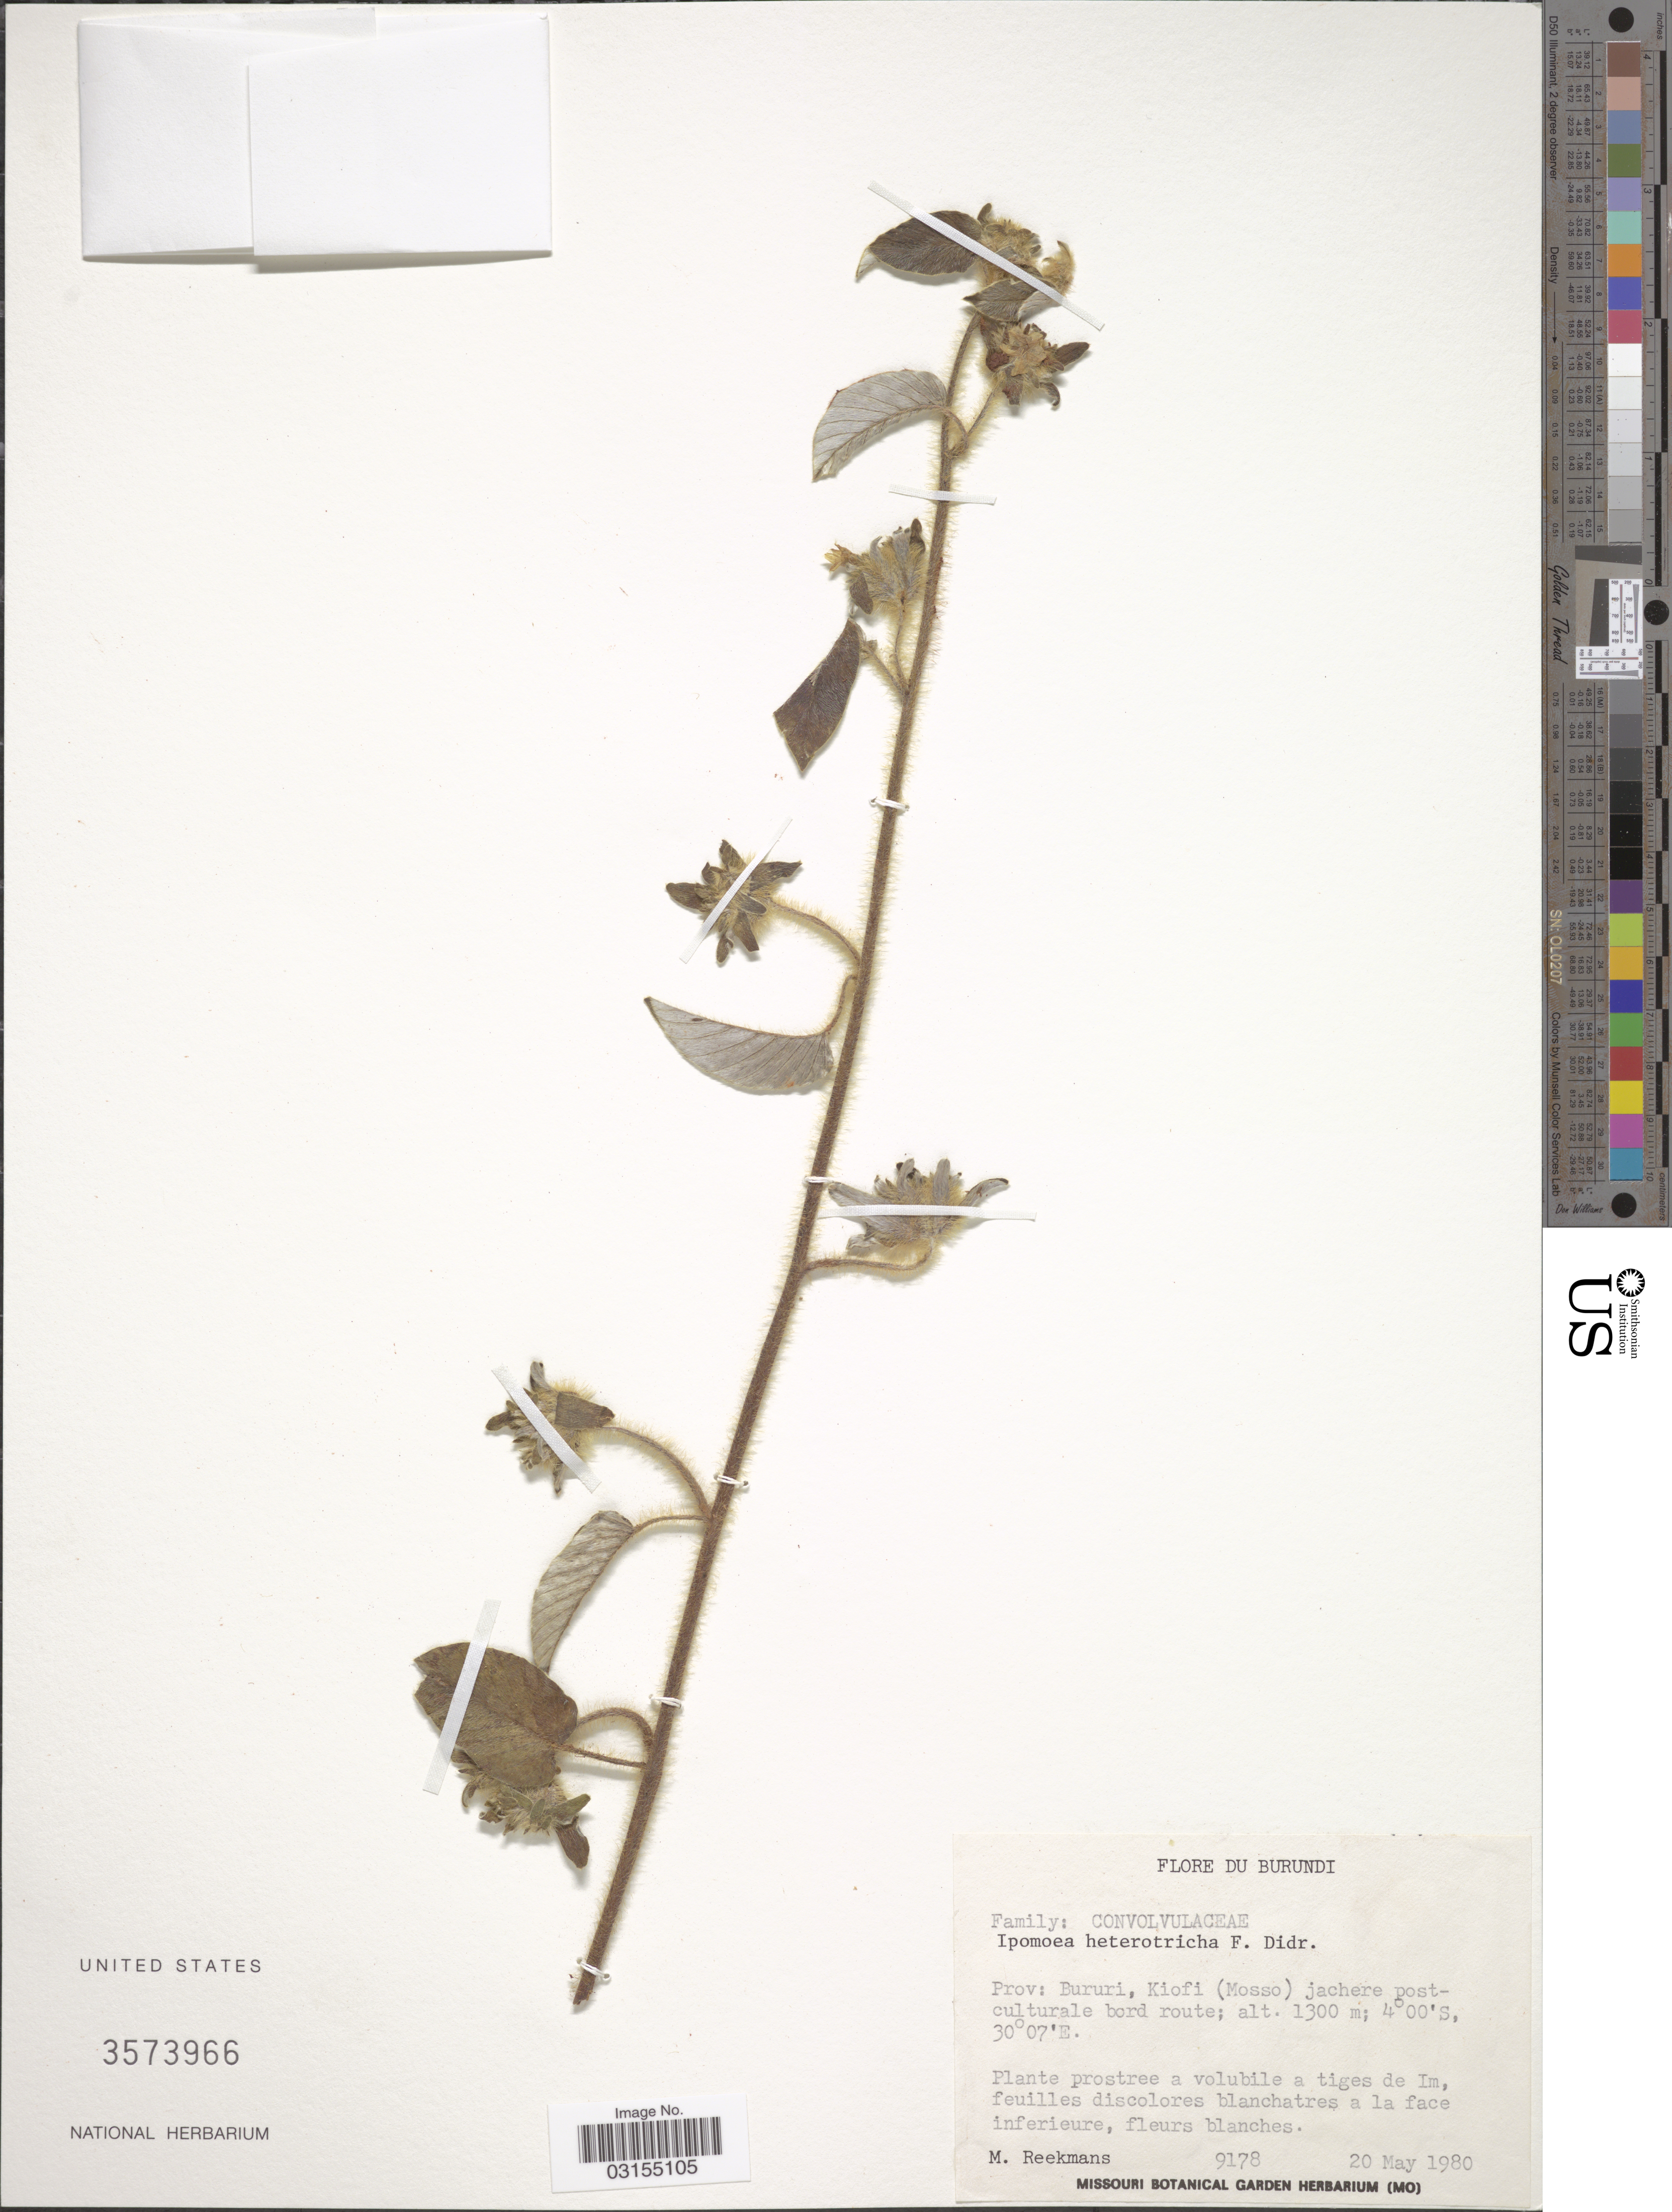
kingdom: Plantae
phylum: Tracheophyta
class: Magnoliopsida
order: Solanales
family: Convolvulaceae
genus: Ipomoea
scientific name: Ipomoea heterotricha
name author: Didr.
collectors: M. Reekmans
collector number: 9178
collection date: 1980-05-20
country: Burundi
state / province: Bururi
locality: Kiofi (Mosso) jachere postculturale bord route.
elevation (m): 1300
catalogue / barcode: US 3573966